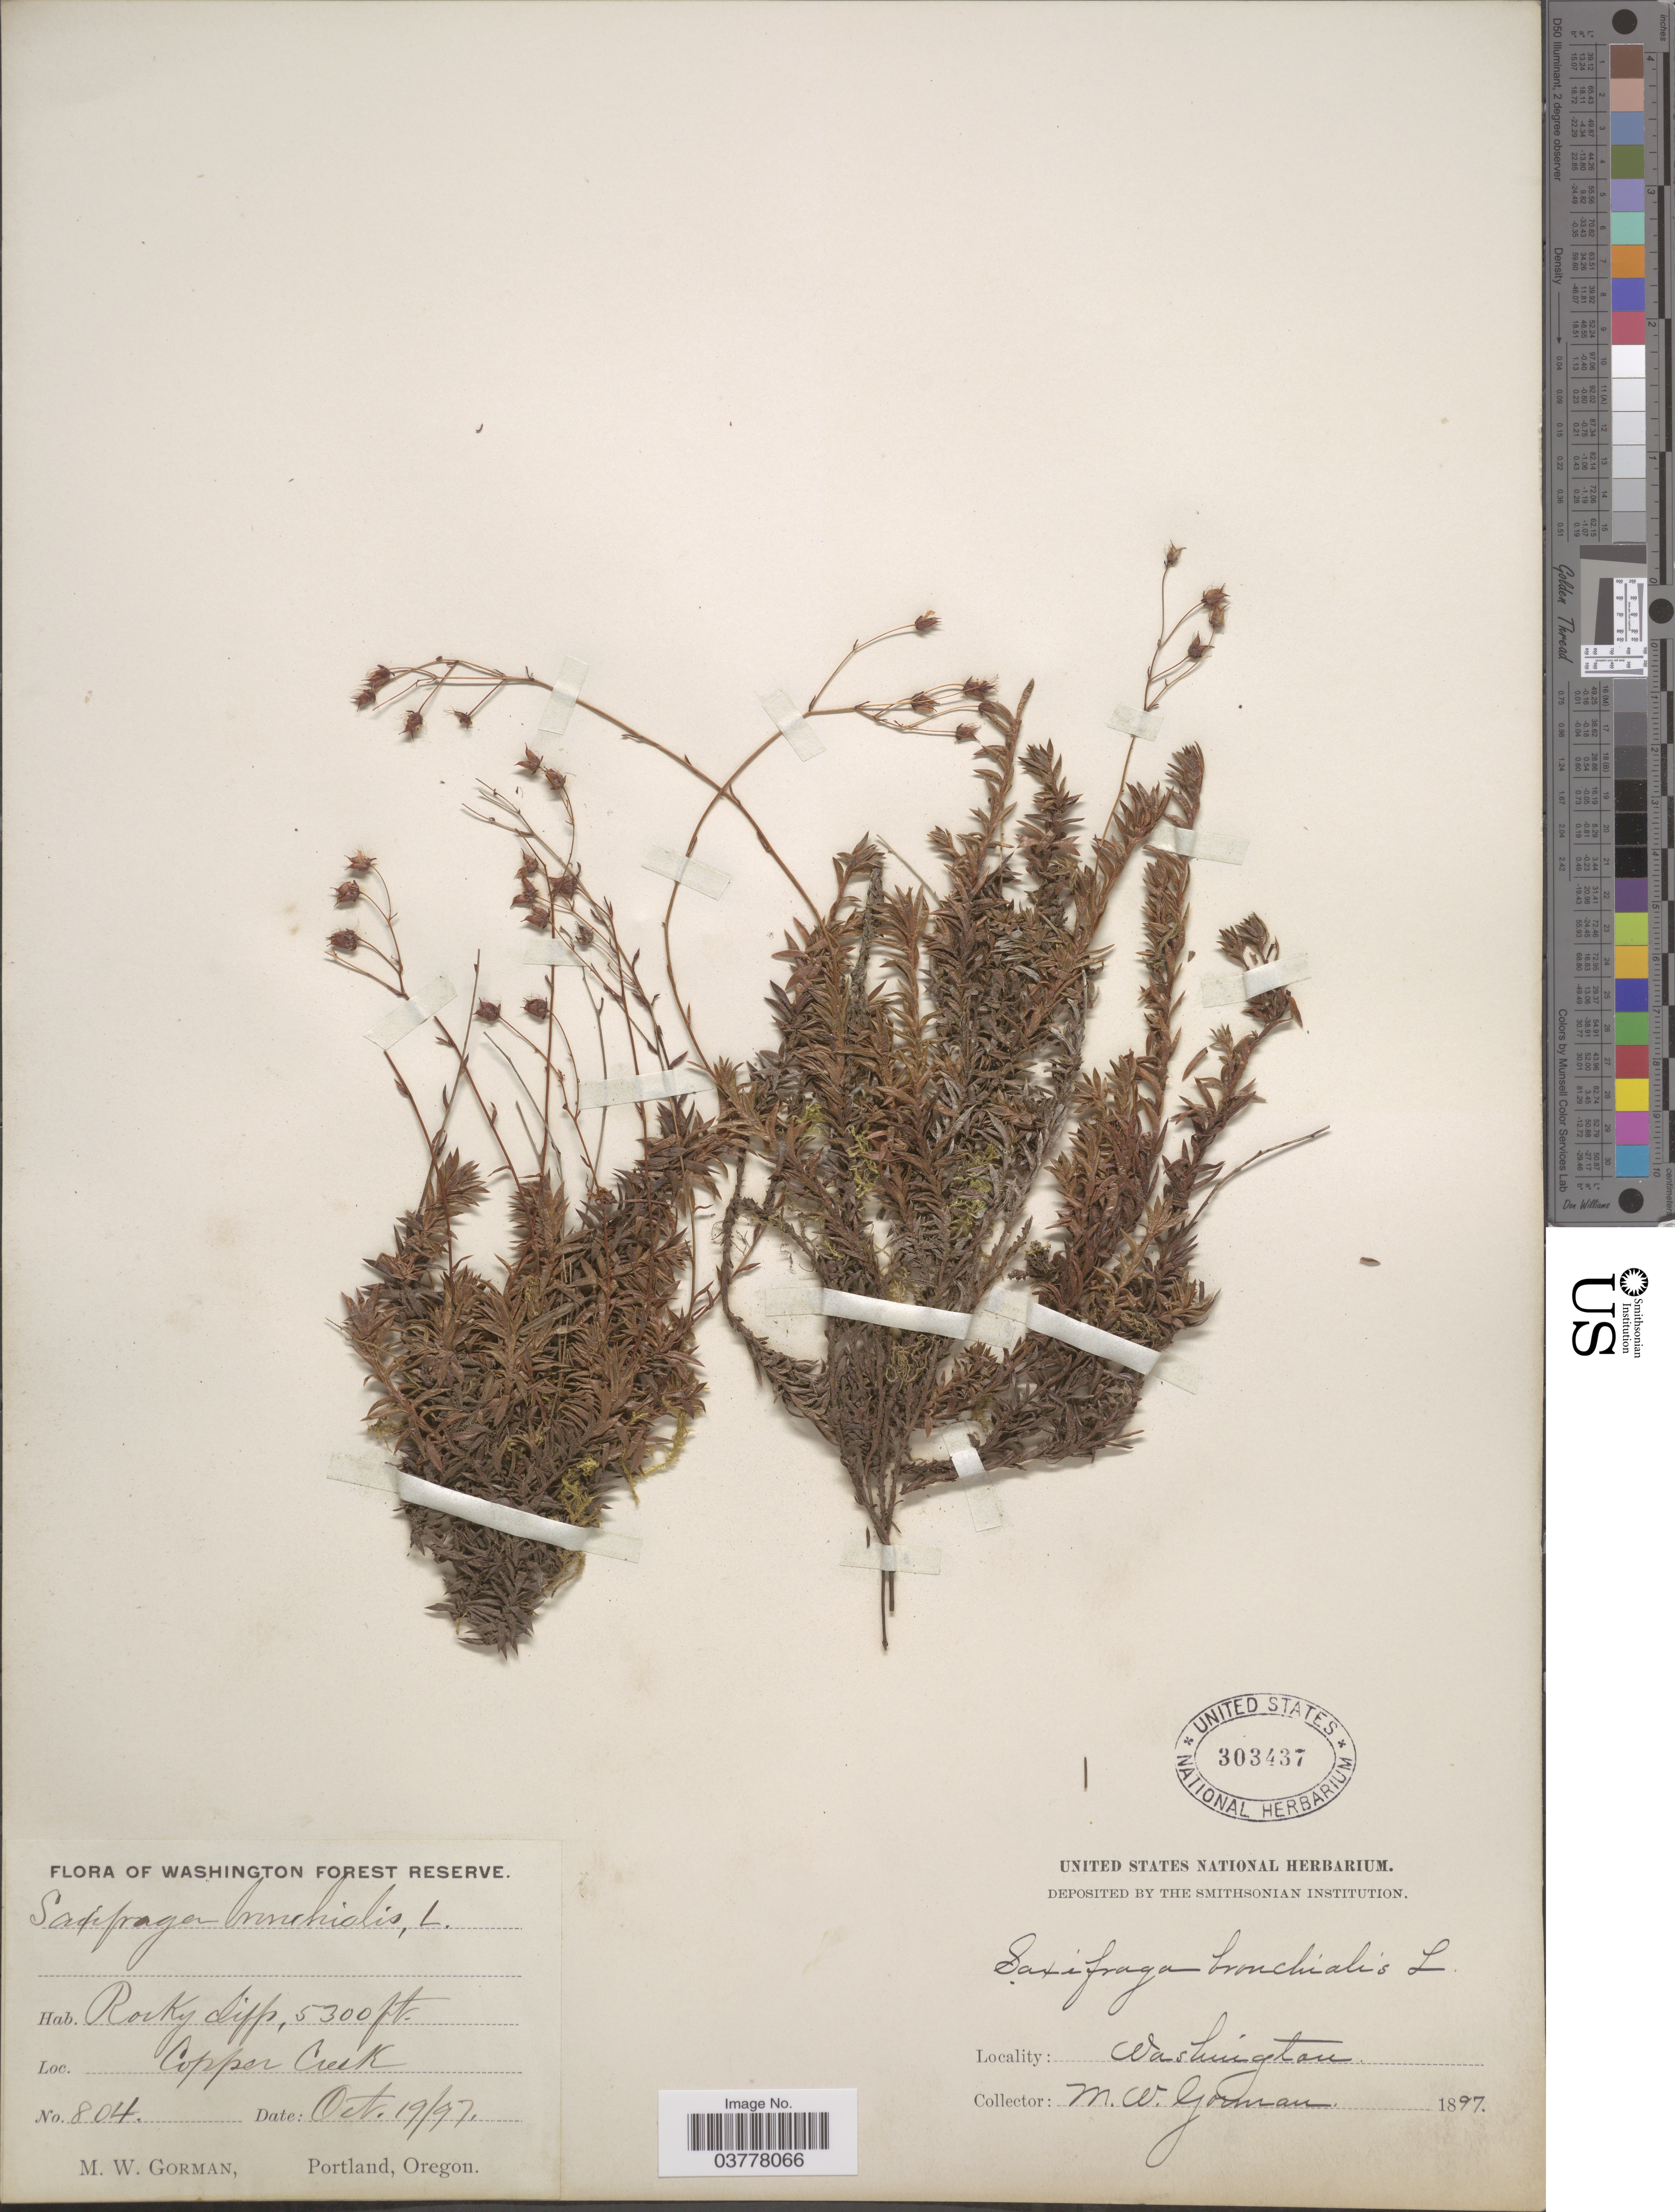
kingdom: Plantae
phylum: Tracheophyta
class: Magnoliopsida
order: Saxifragales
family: Saxifragaceae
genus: Saxifraga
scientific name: Saxifraga bronchialis subsp. austromontana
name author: (Wiegand) Piper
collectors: M. W. Gorman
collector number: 804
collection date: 1897-10-19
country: United States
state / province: Washington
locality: Washington Forest Reserve. Copper Creek.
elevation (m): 1615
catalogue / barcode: US 303437